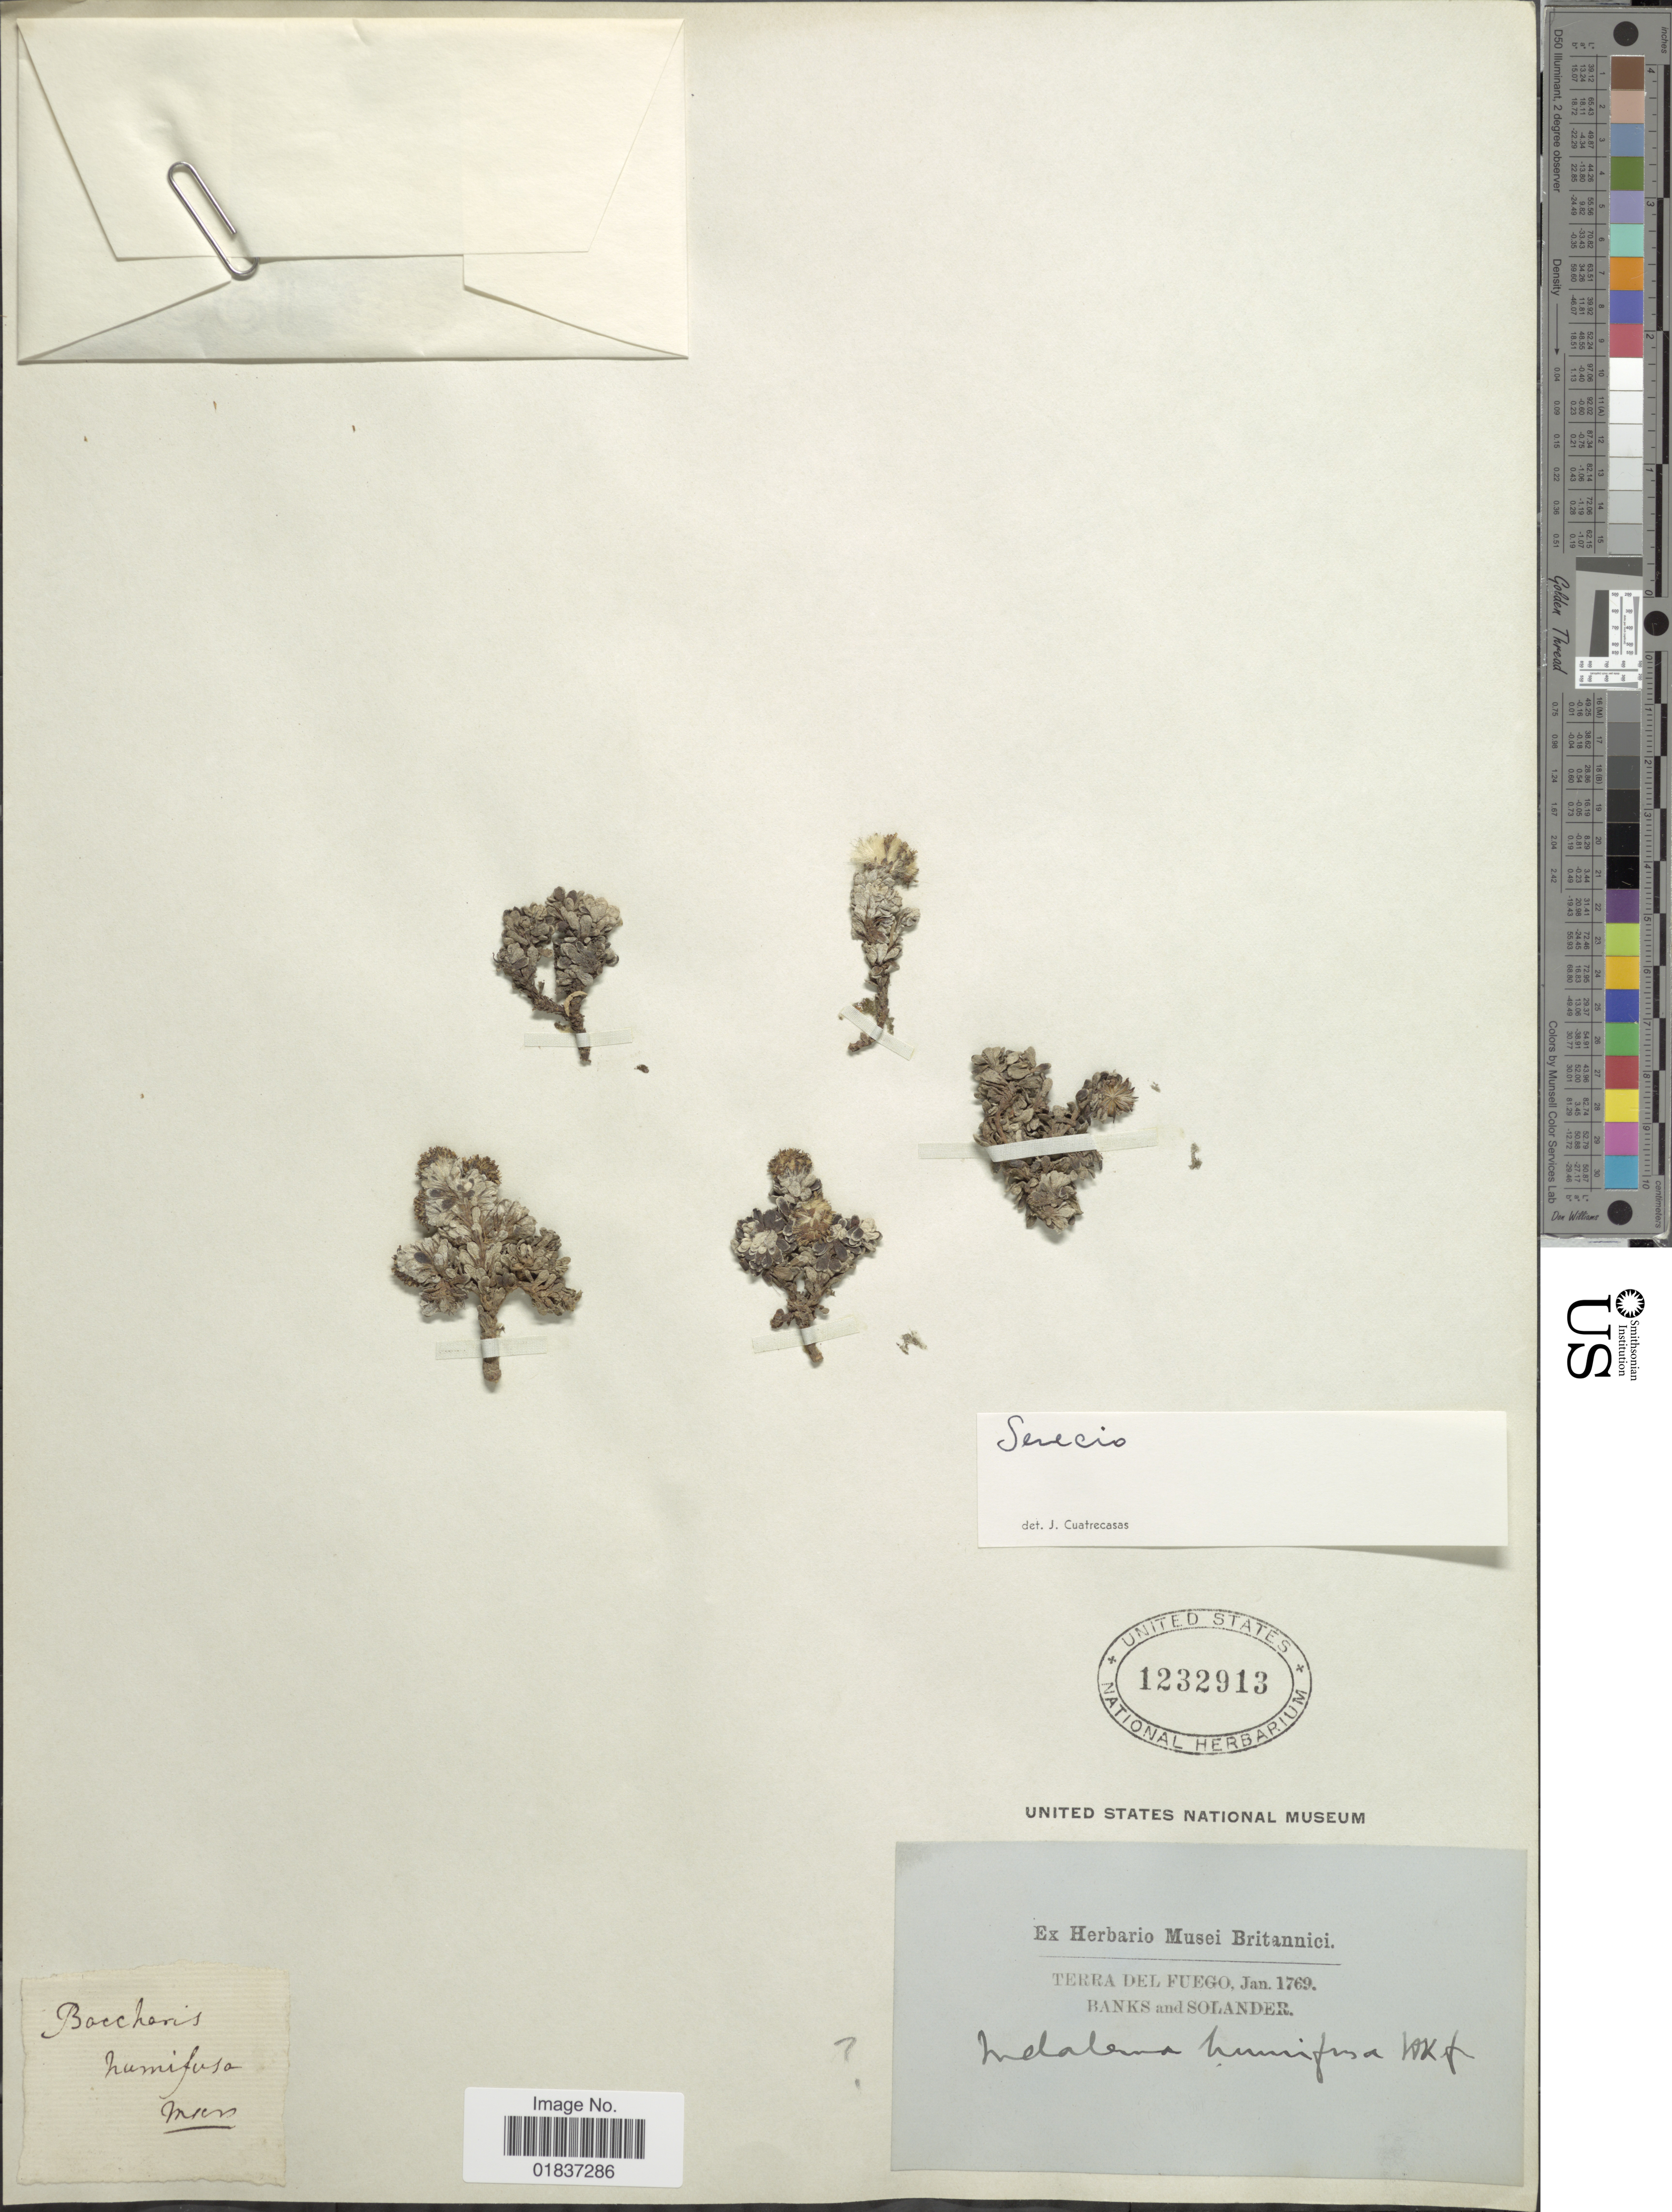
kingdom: Plantae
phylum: Tracheophyta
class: Magnoliopsida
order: Asterales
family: Asteraceae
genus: Melalema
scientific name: Melalema humifusa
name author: Hook. f.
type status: Type Collection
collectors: J. Banks & D. C. Solander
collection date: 1769-01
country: Argentina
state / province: Tierra del Fuego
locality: Tierra del Fuego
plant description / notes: Specimen annotated as isolectotype by L. Salomon (2017)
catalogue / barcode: US 1232913